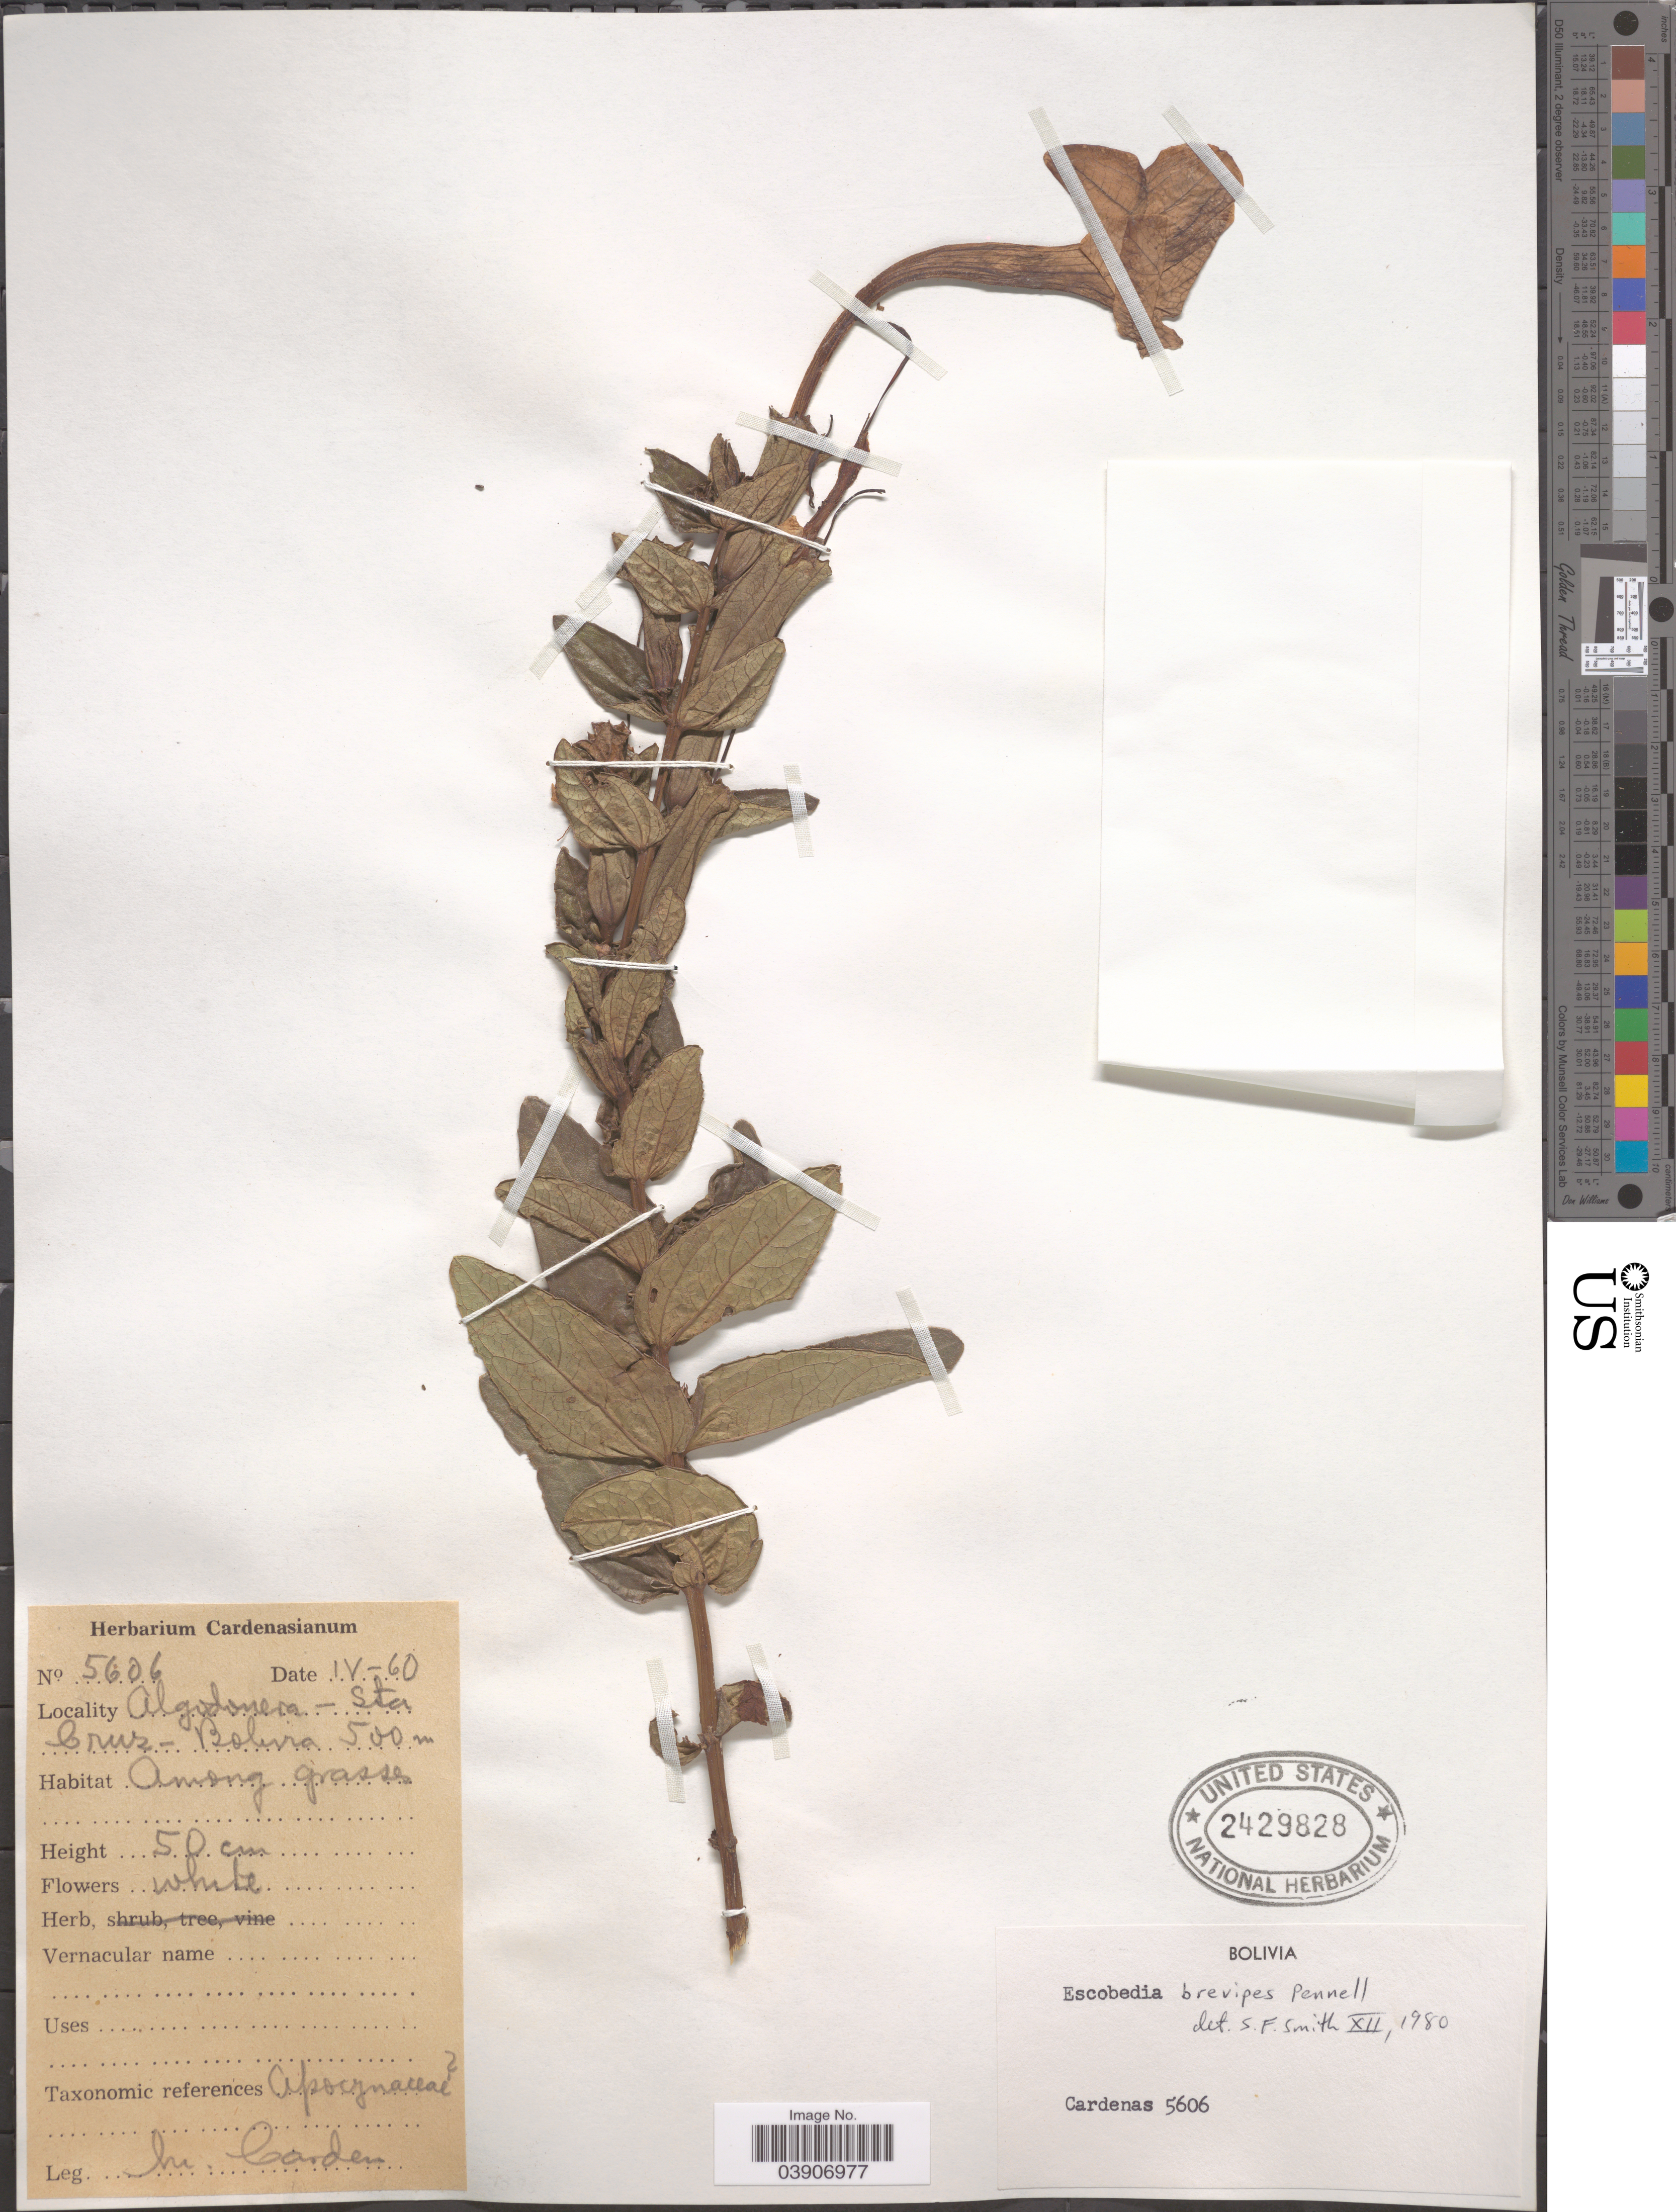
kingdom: Plantae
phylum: Tracheophyta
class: Magnoliopsida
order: Lamiales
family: Orobanchaceae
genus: Escobedia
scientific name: Escobedia brevipes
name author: Pennell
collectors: M. Cárdenas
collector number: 5606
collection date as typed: Transcribed d/m/y: /4/60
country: Bolivia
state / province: Santa Cruz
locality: Algodonera - Sta Cruz.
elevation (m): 500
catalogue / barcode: US 2429828